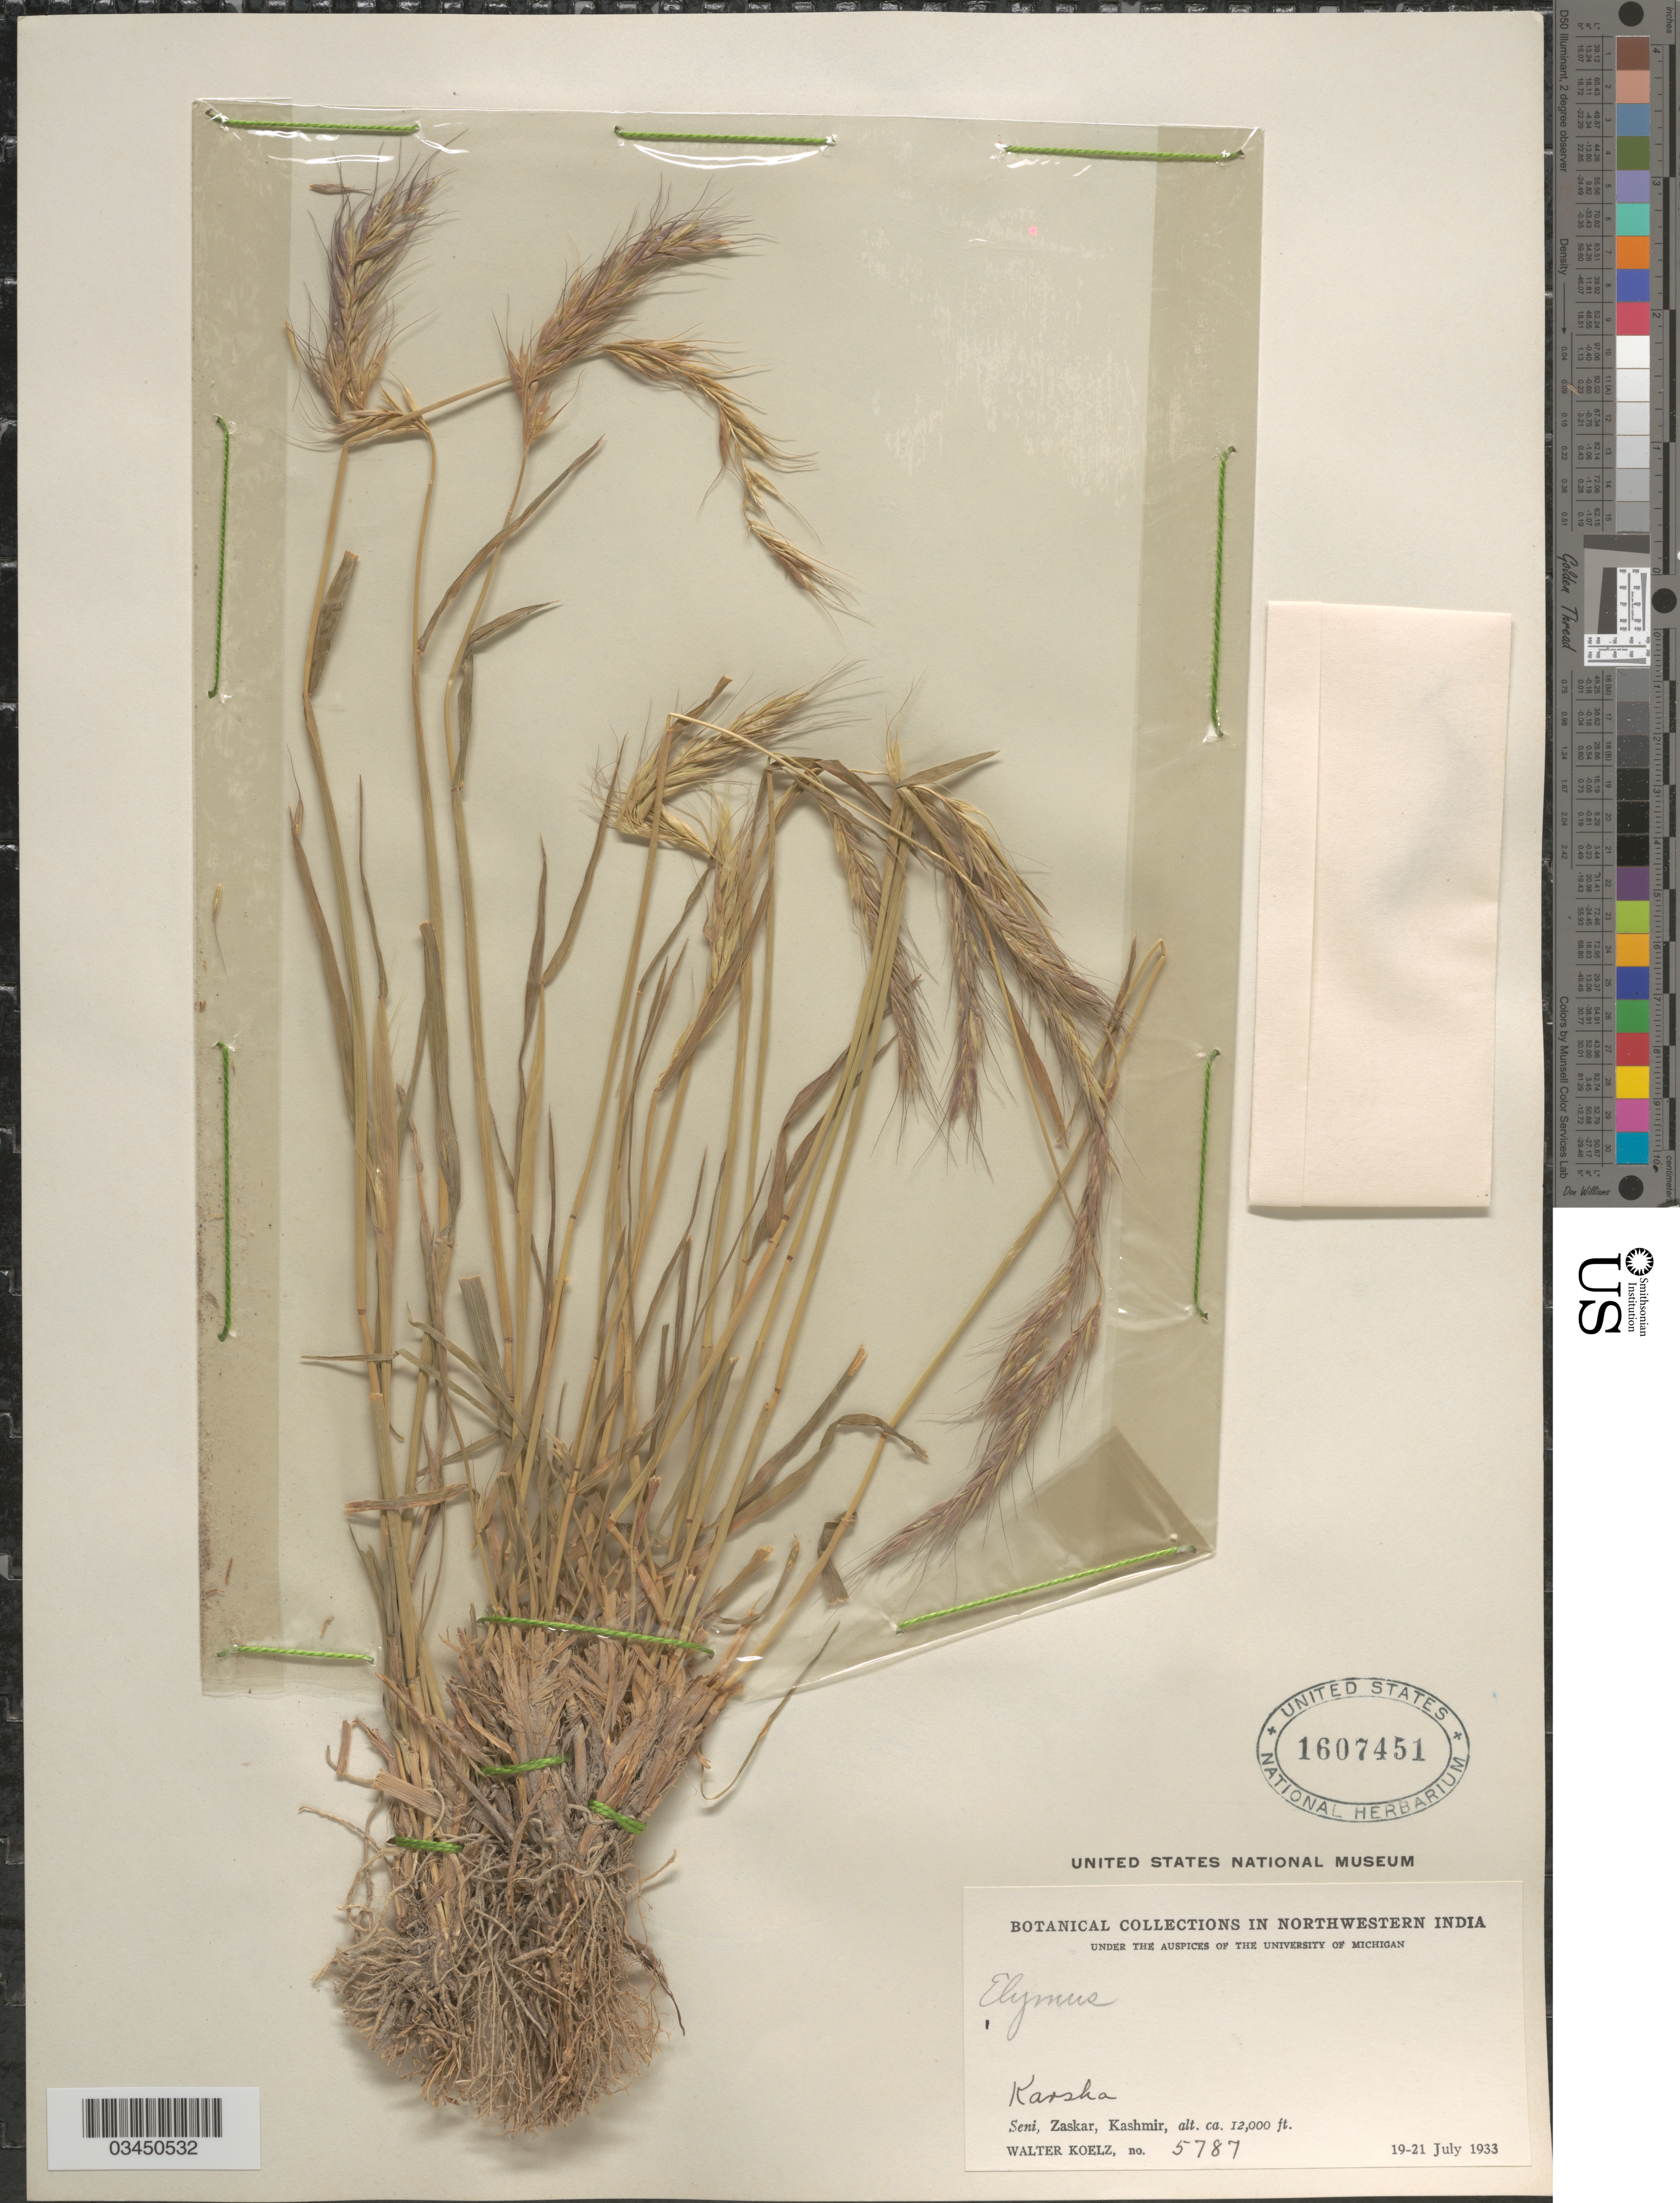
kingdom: Plantae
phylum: Tracheophyta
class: Liliopsida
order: Poales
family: Poaceae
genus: Elymus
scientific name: Elymus nutans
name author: Griseb.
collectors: W. N. Koelz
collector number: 5787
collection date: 1933-07-19/1933-07-21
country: India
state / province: Jammu and Kashmir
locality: Northwestern India. Karsha. Seni, Zaskar, Kashmir.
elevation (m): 3658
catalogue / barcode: US 1607451